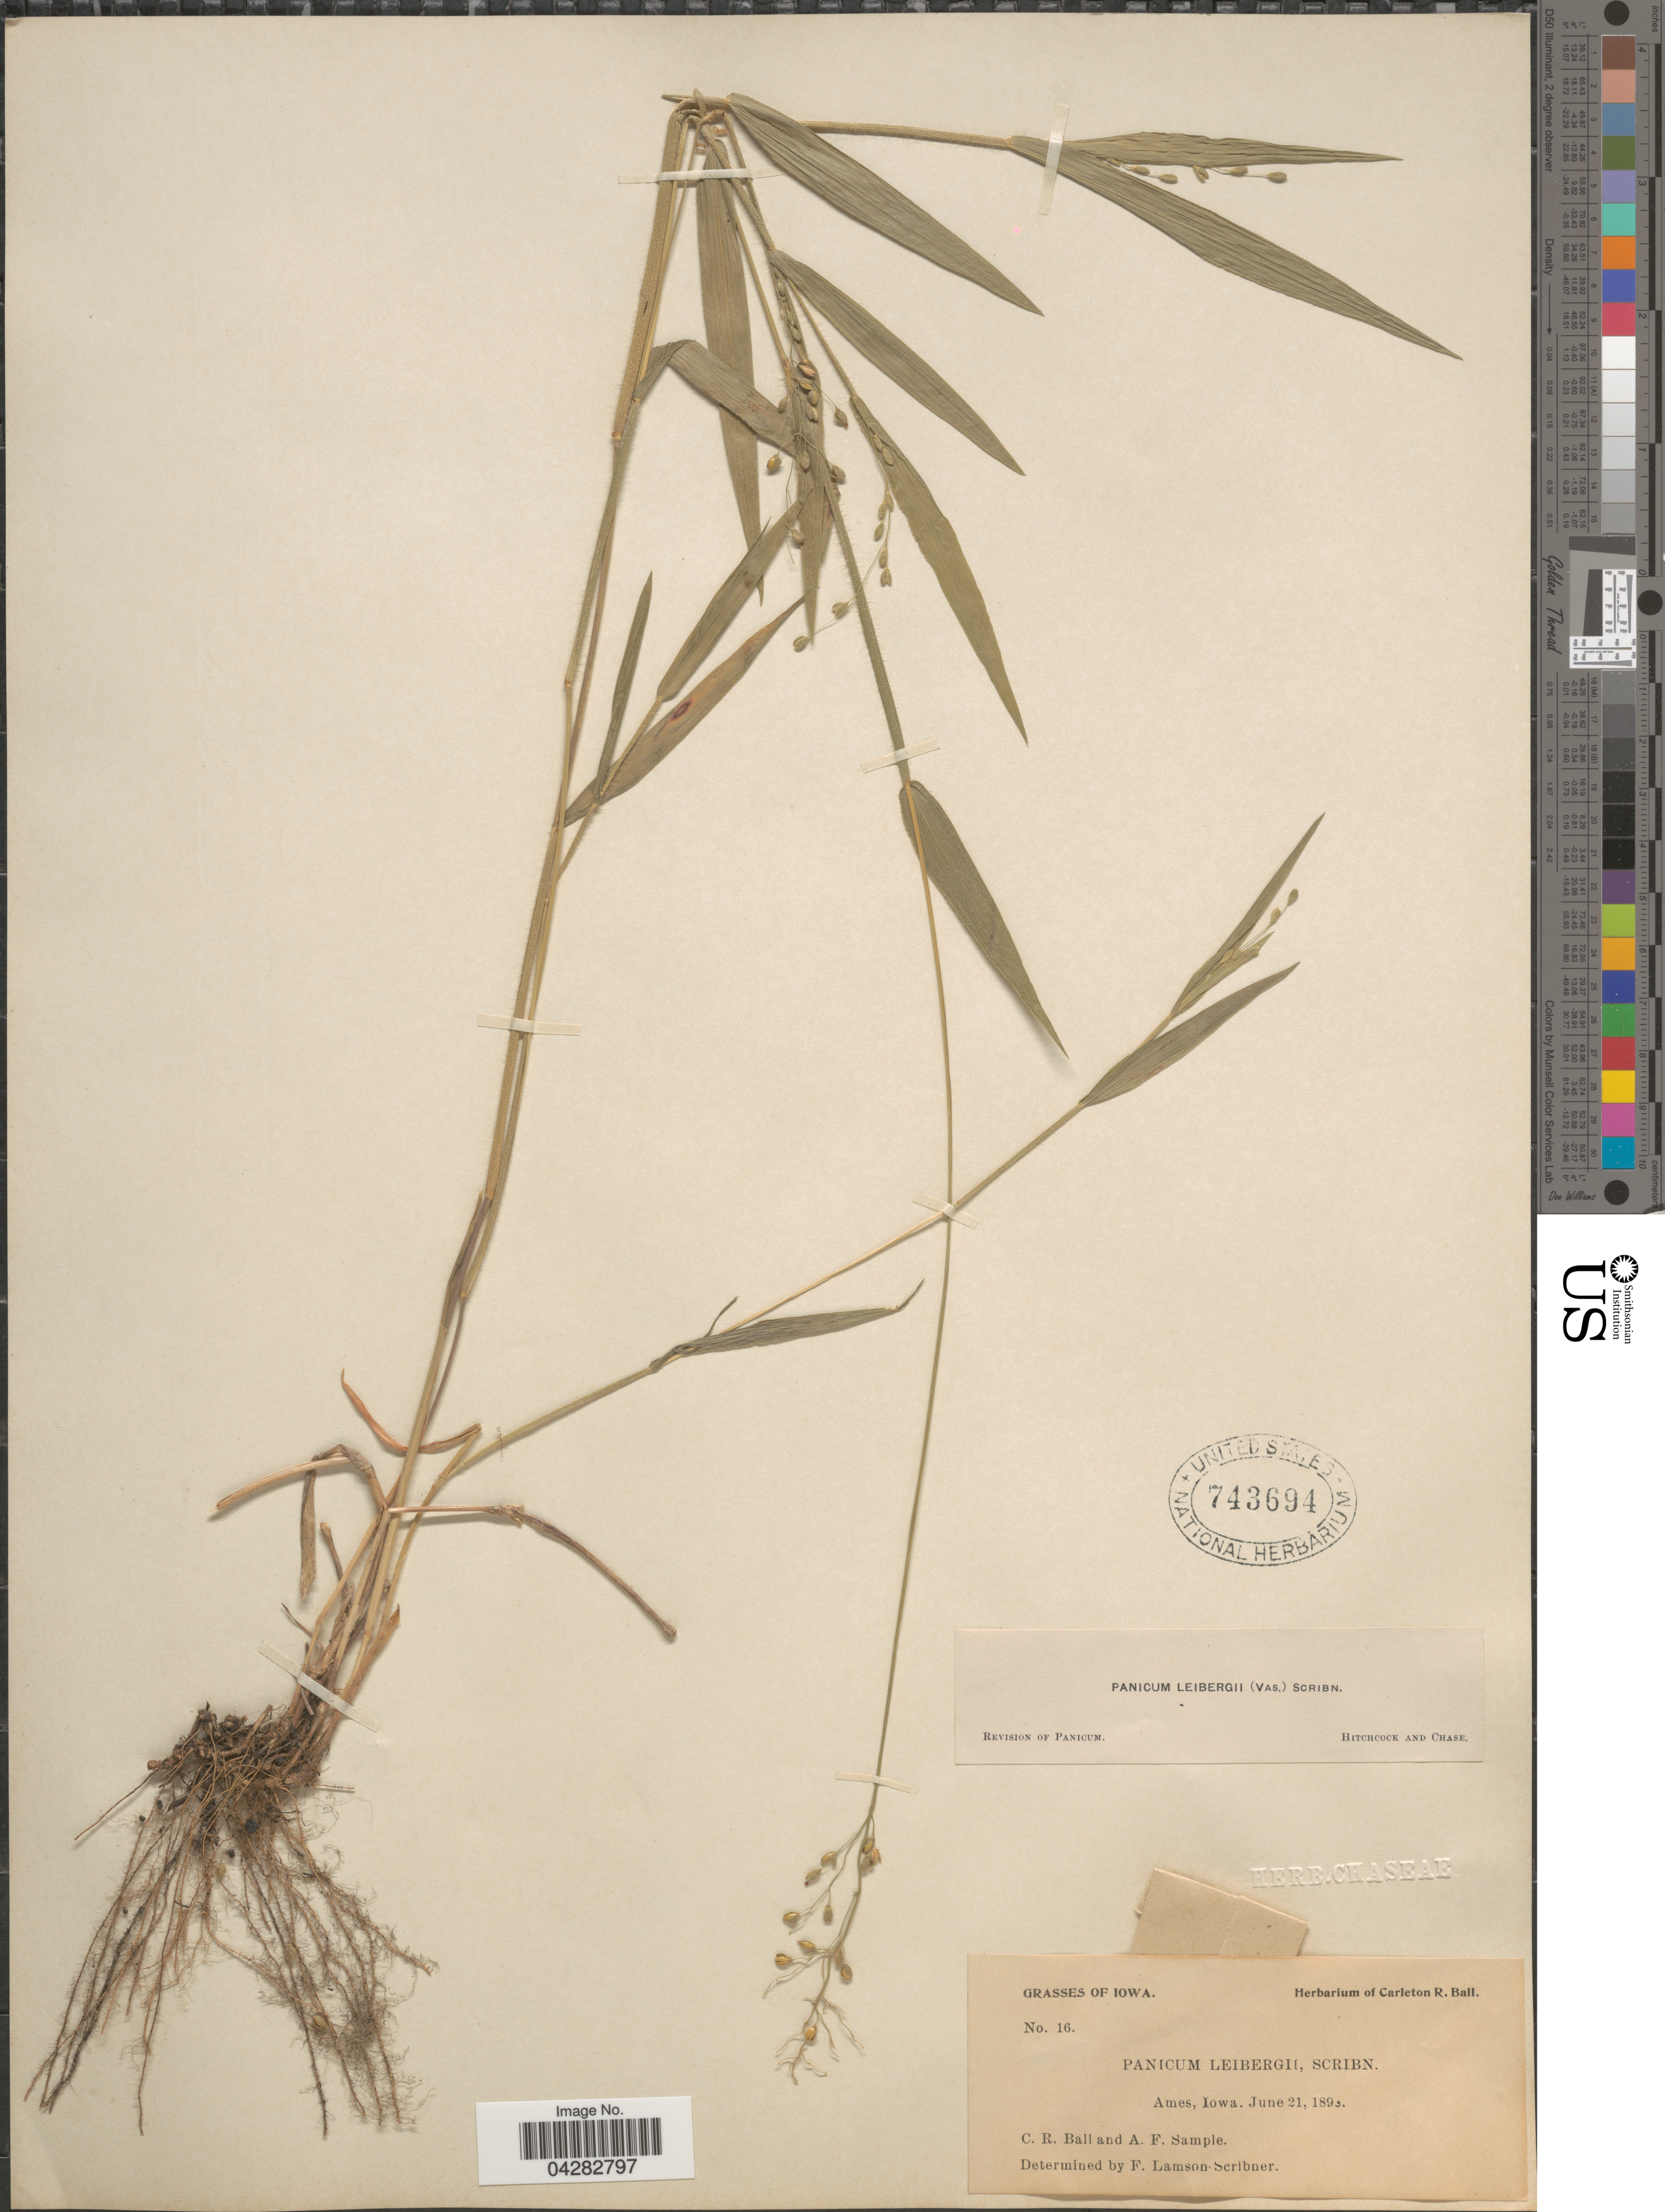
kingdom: Plantae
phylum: Tracheophyta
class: Liliopsida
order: Poales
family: Poaceae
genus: Dichanthelium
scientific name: Dichanthelium leibergii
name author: (Vasey) Gould & C.A. Clark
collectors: R. H. Ball & A. Sample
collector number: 16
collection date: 1893-06-21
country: United States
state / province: Iowa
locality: Ames.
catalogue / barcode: US 743694